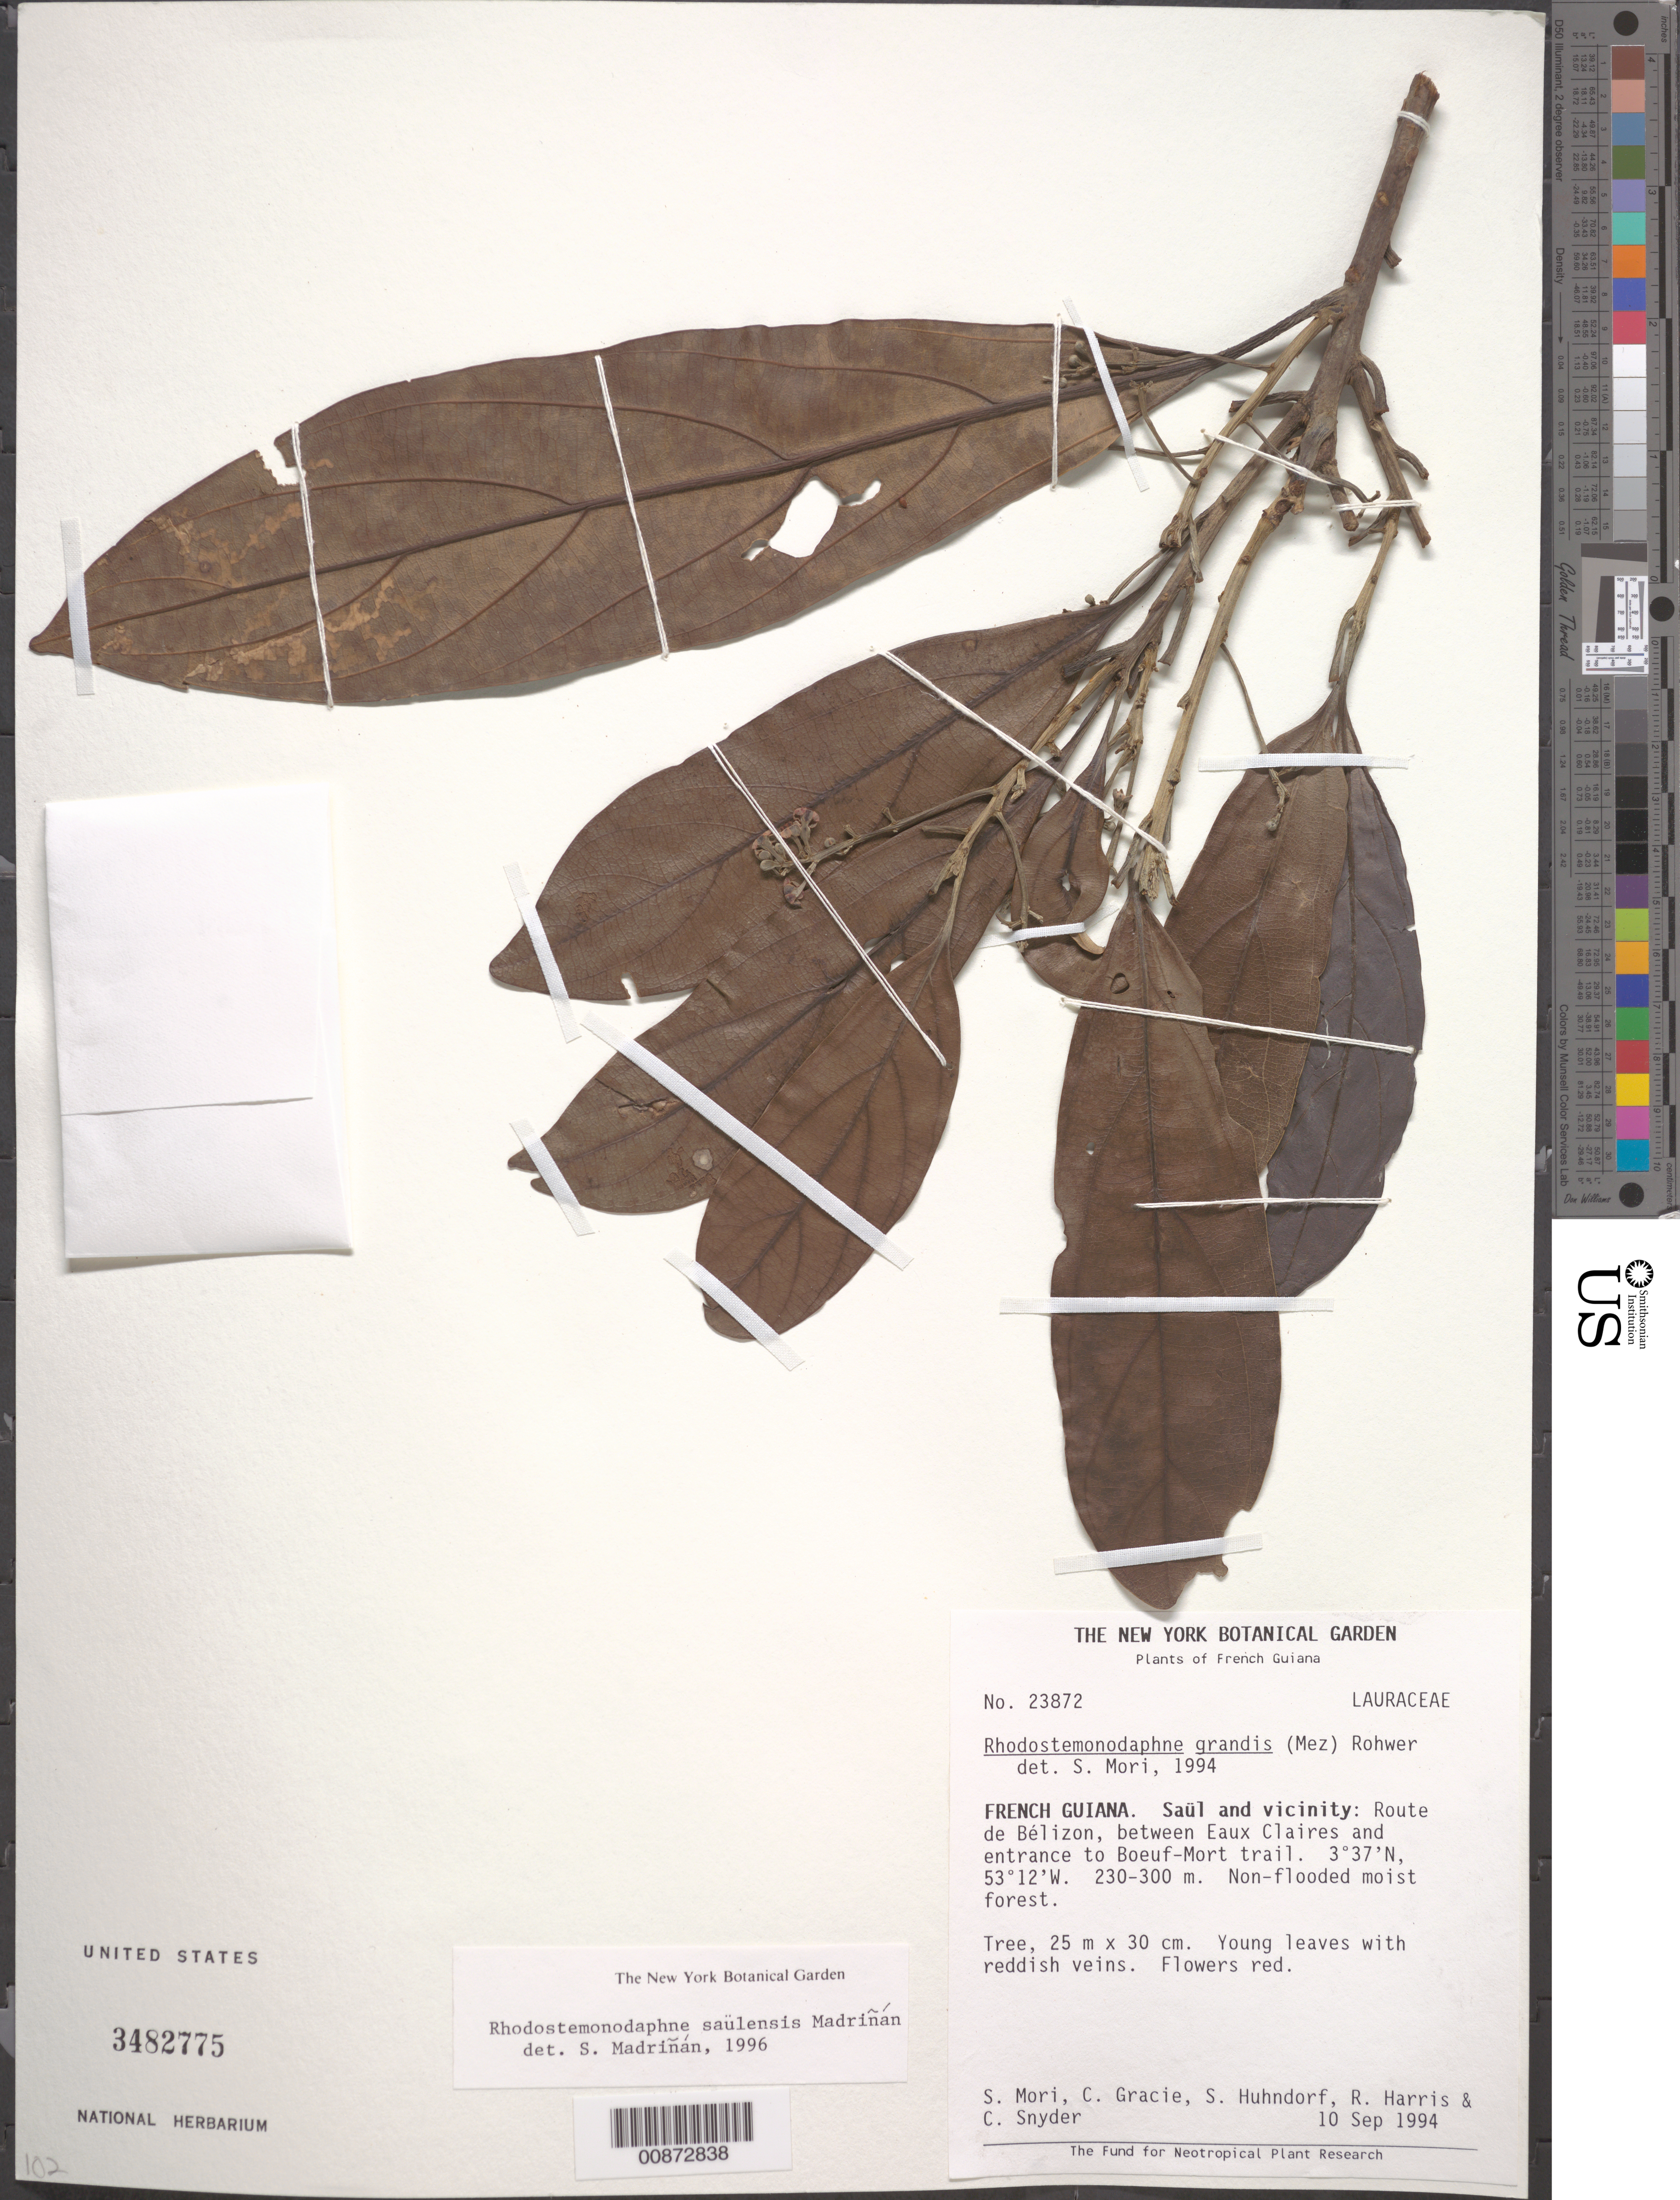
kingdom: Plantae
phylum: Tracheophyta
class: Magnoliopsida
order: Laurales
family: Lauraceae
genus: Rhodostemonodaphne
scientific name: Rhodostemonodaphne saulensis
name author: Madriñán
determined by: Madriñán, S.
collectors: S. Mori, C. A. Gracie, S. Huhndorf, R. Harris & C. Snyder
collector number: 23872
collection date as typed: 10-Sep-94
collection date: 1994-09-10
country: French Guiana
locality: Saül and vic., Route de Belizon, between Eaux Claires and entrance to Boeuf-Mort Trail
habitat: Non-flooded moist forest.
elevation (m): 230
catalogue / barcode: US 3482775